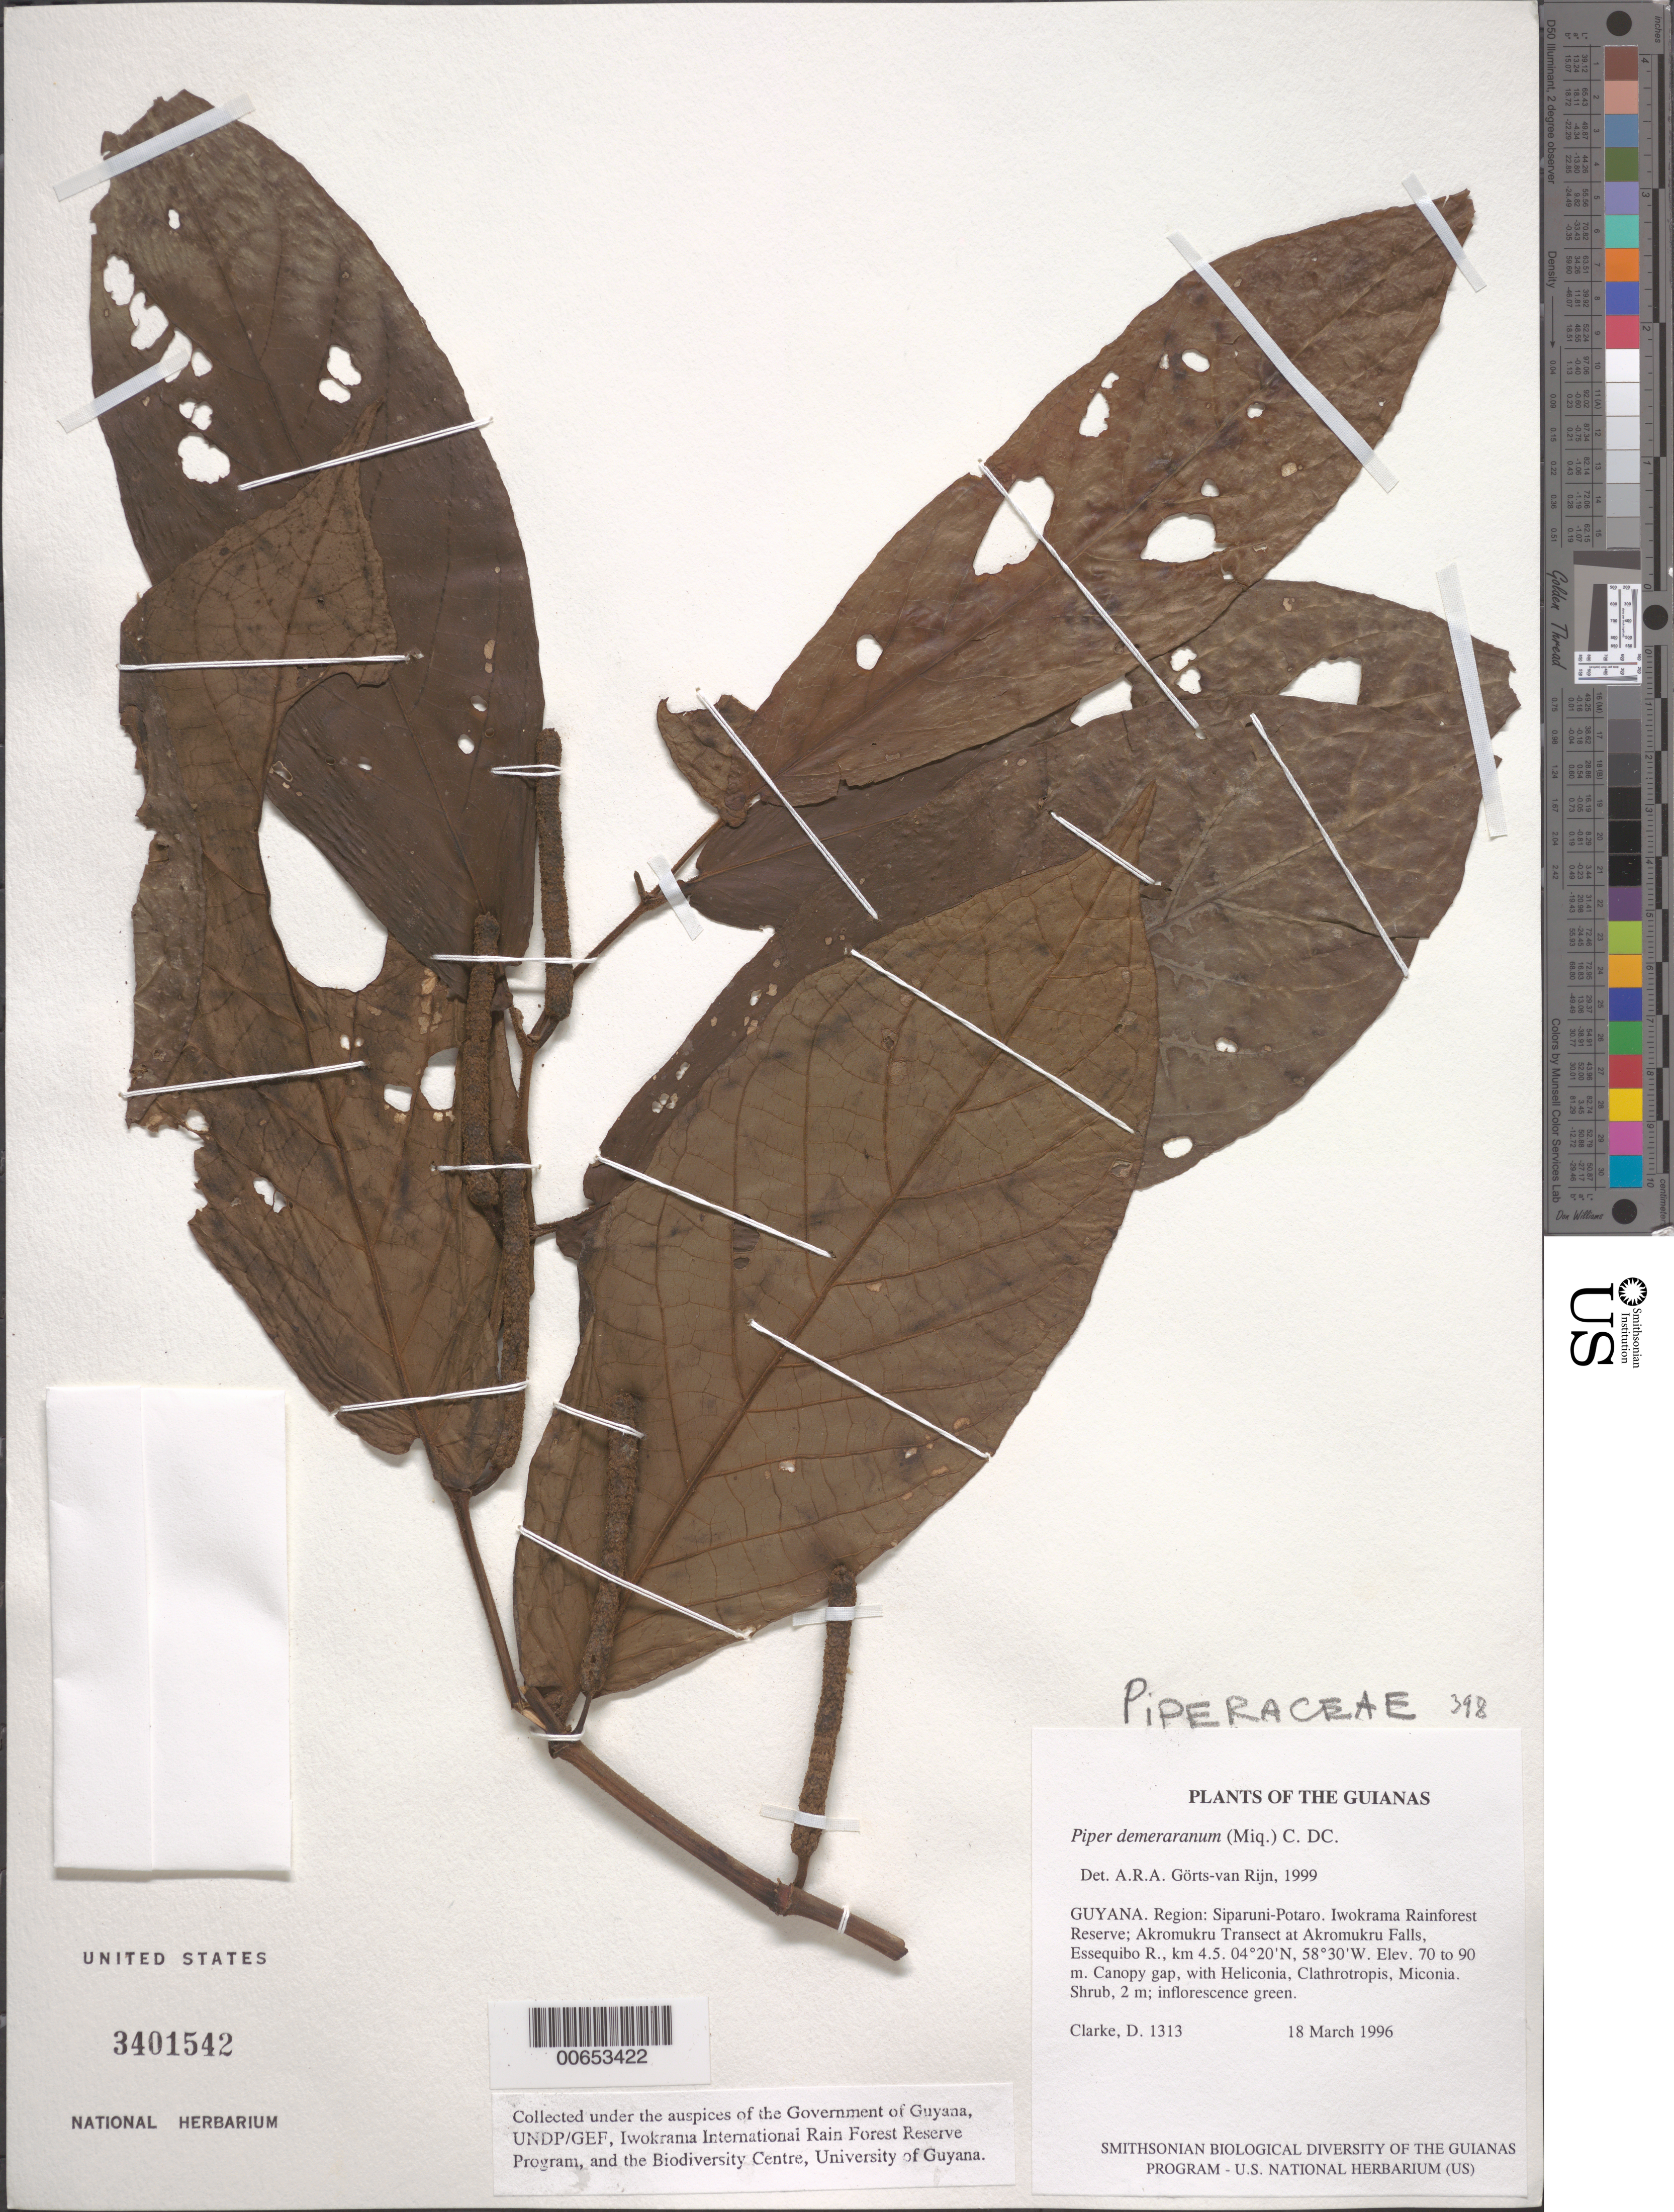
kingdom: Plantae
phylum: Tracheophyta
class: Magnoliopsida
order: Piperales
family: Piperaceae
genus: Piper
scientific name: Piper demeraranum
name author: (Miq.) C. DC.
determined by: Görts-van Rijn, A. R. A.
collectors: H. D. Clarke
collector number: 1313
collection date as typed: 18 March 1996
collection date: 1996-03-18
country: Guyana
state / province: Potaro-Siparuni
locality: Iwokrama Rainforest Reserve; Akromukru Transect at Akromukru Falls, Essequibo R., km 4.5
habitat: Canopy gap, with Heliconia, Clathrotropis, Miconia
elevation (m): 70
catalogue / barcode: US 3401542